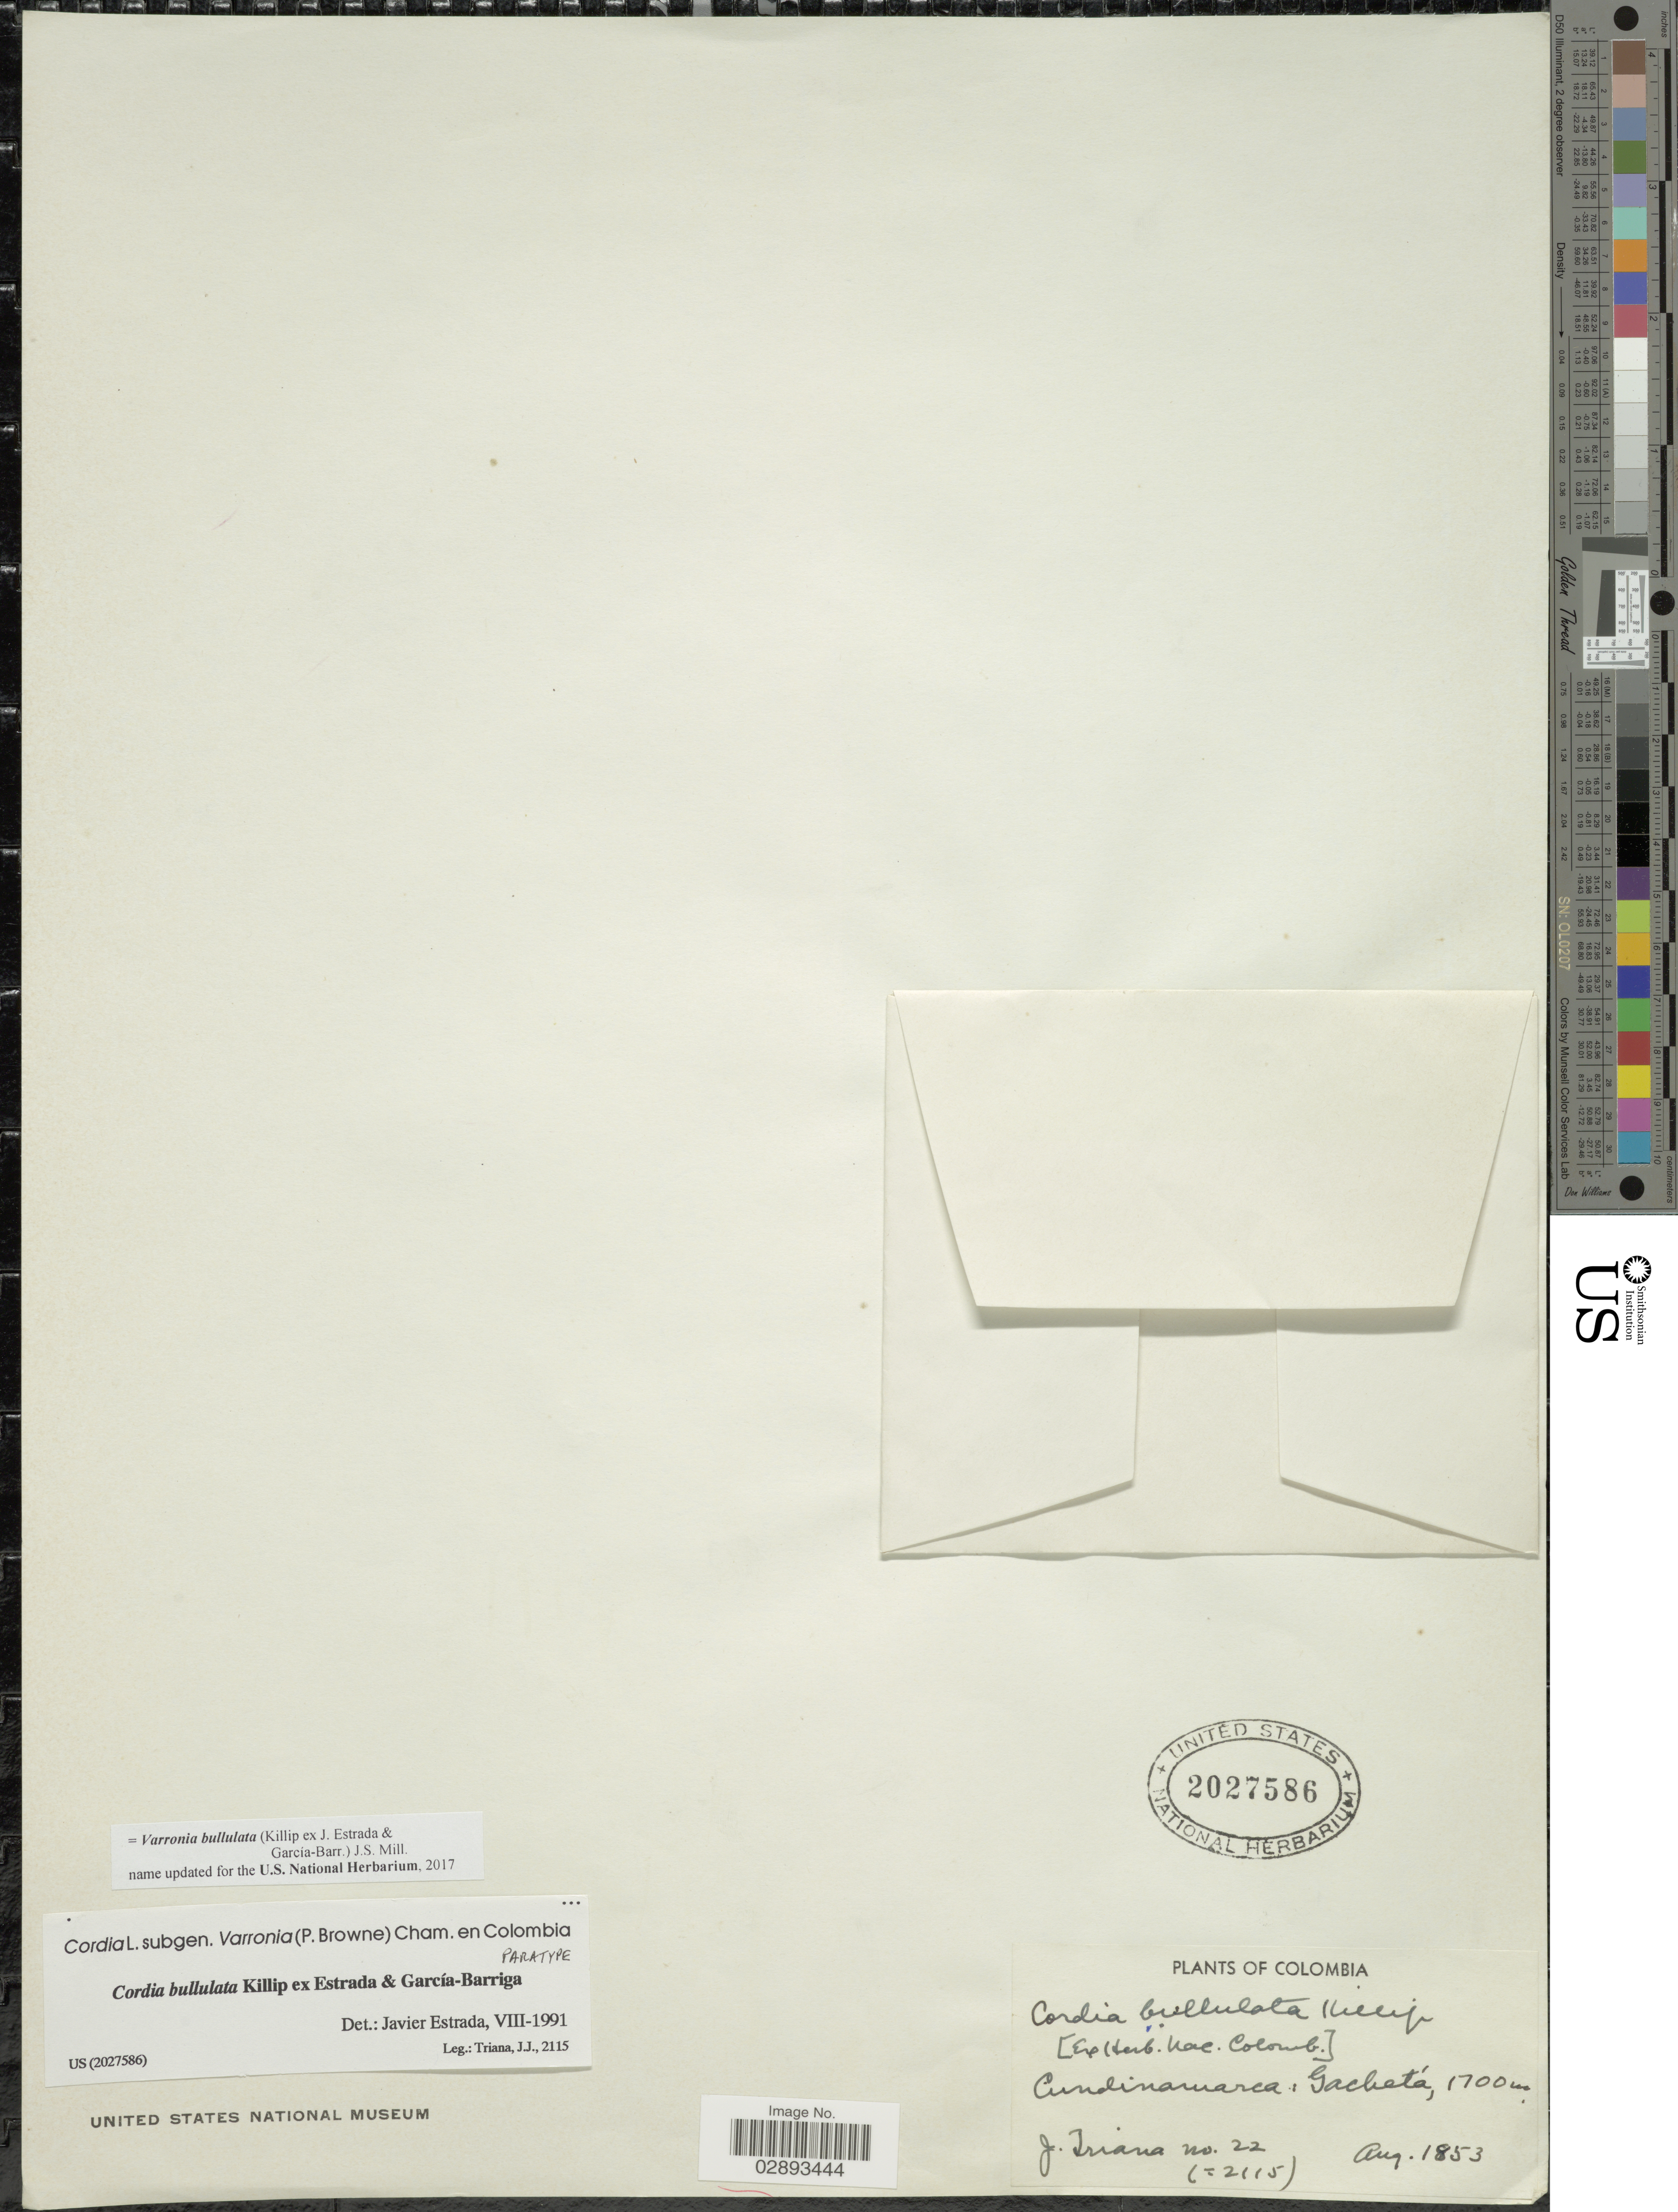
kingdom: Plantae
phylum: Tracheophyta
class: Magnoliopsida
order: Boraginales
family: Cordiaceae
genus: Varronia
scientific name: Varronia bullulata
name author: (Killip ex J. Estrada & García-Barr.) J.S. Mill.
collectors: J. Triana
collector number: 22(=2115)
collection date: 1853-08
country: Colombia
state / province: Cundinamarca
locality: Gachetá.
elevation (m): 1700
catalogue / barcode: US 2027586